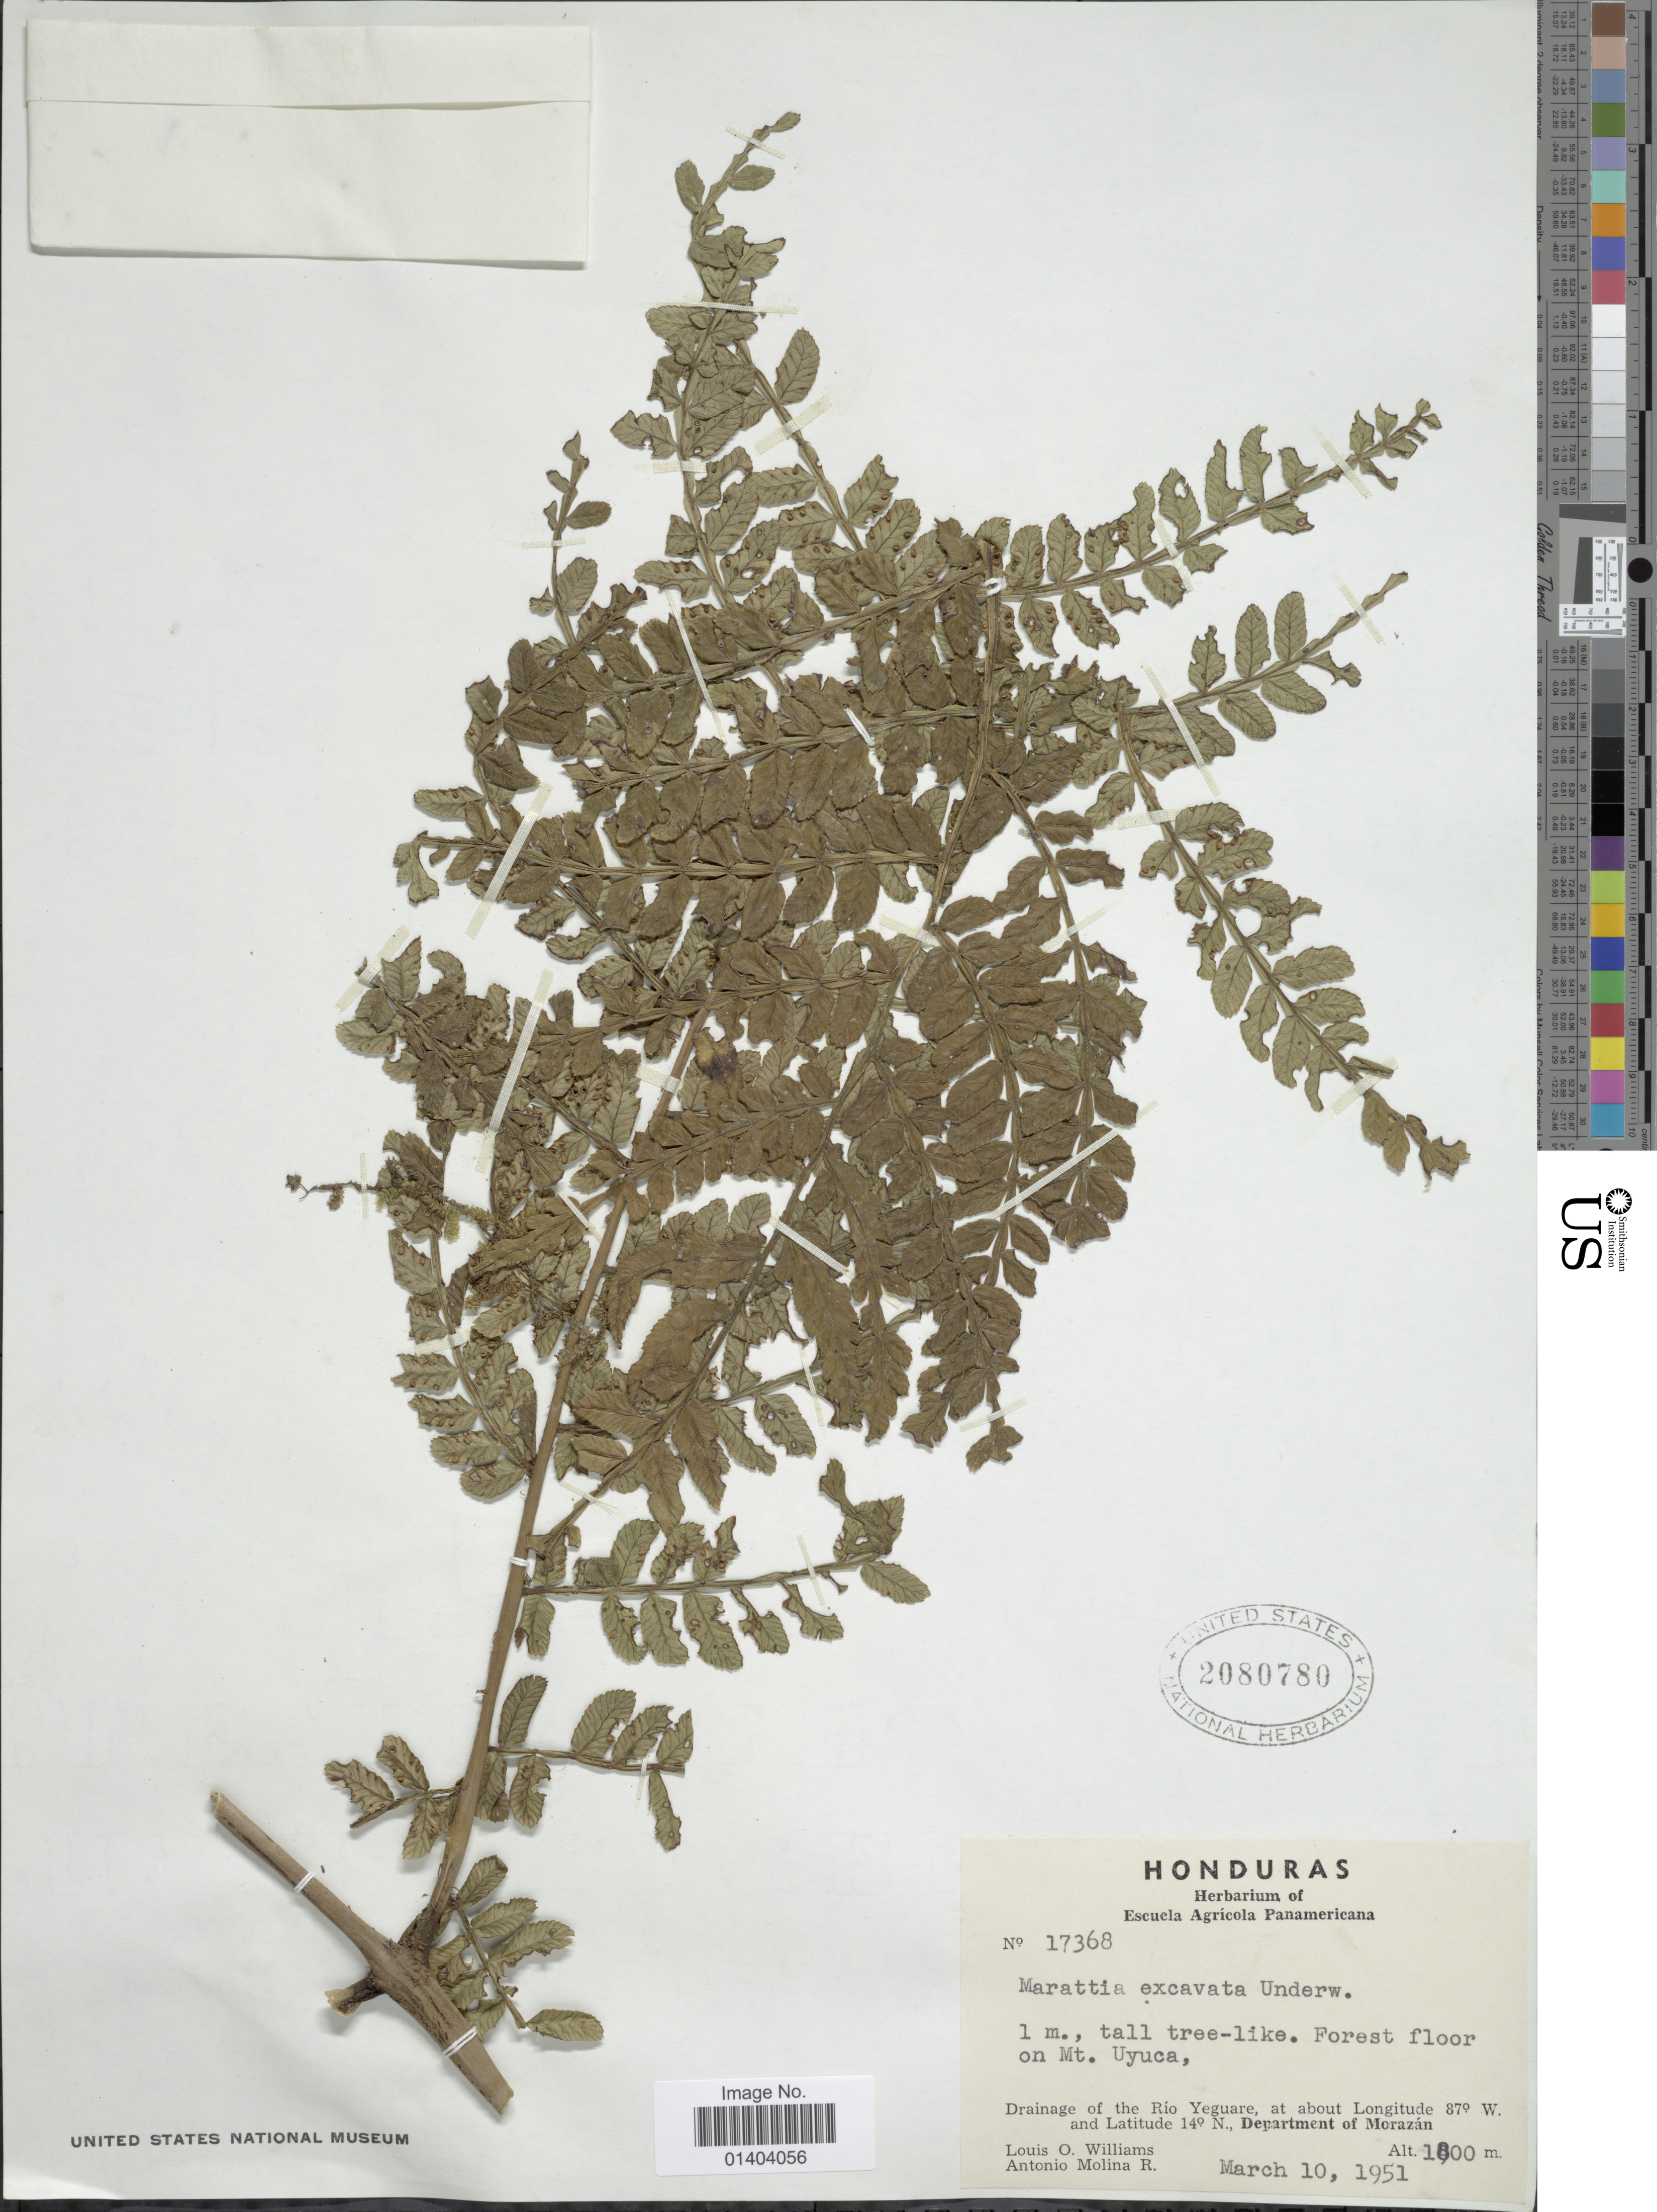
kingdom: Plantae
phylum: Tracheophyta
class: Polypodiopsida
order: Marattiales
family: Marattiaceae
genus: Marattia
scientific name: Marattia excavata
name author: Underw.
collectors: L. O. Williams & A. Molina R.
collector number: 17368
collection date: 1951-03-10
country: Honduras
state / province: Fco. Morazán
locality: Forest floor on Mt Uyuca, Drainage of the Rio Yeguare, Department of Morazan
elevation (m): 1800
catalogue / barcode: US 2080780